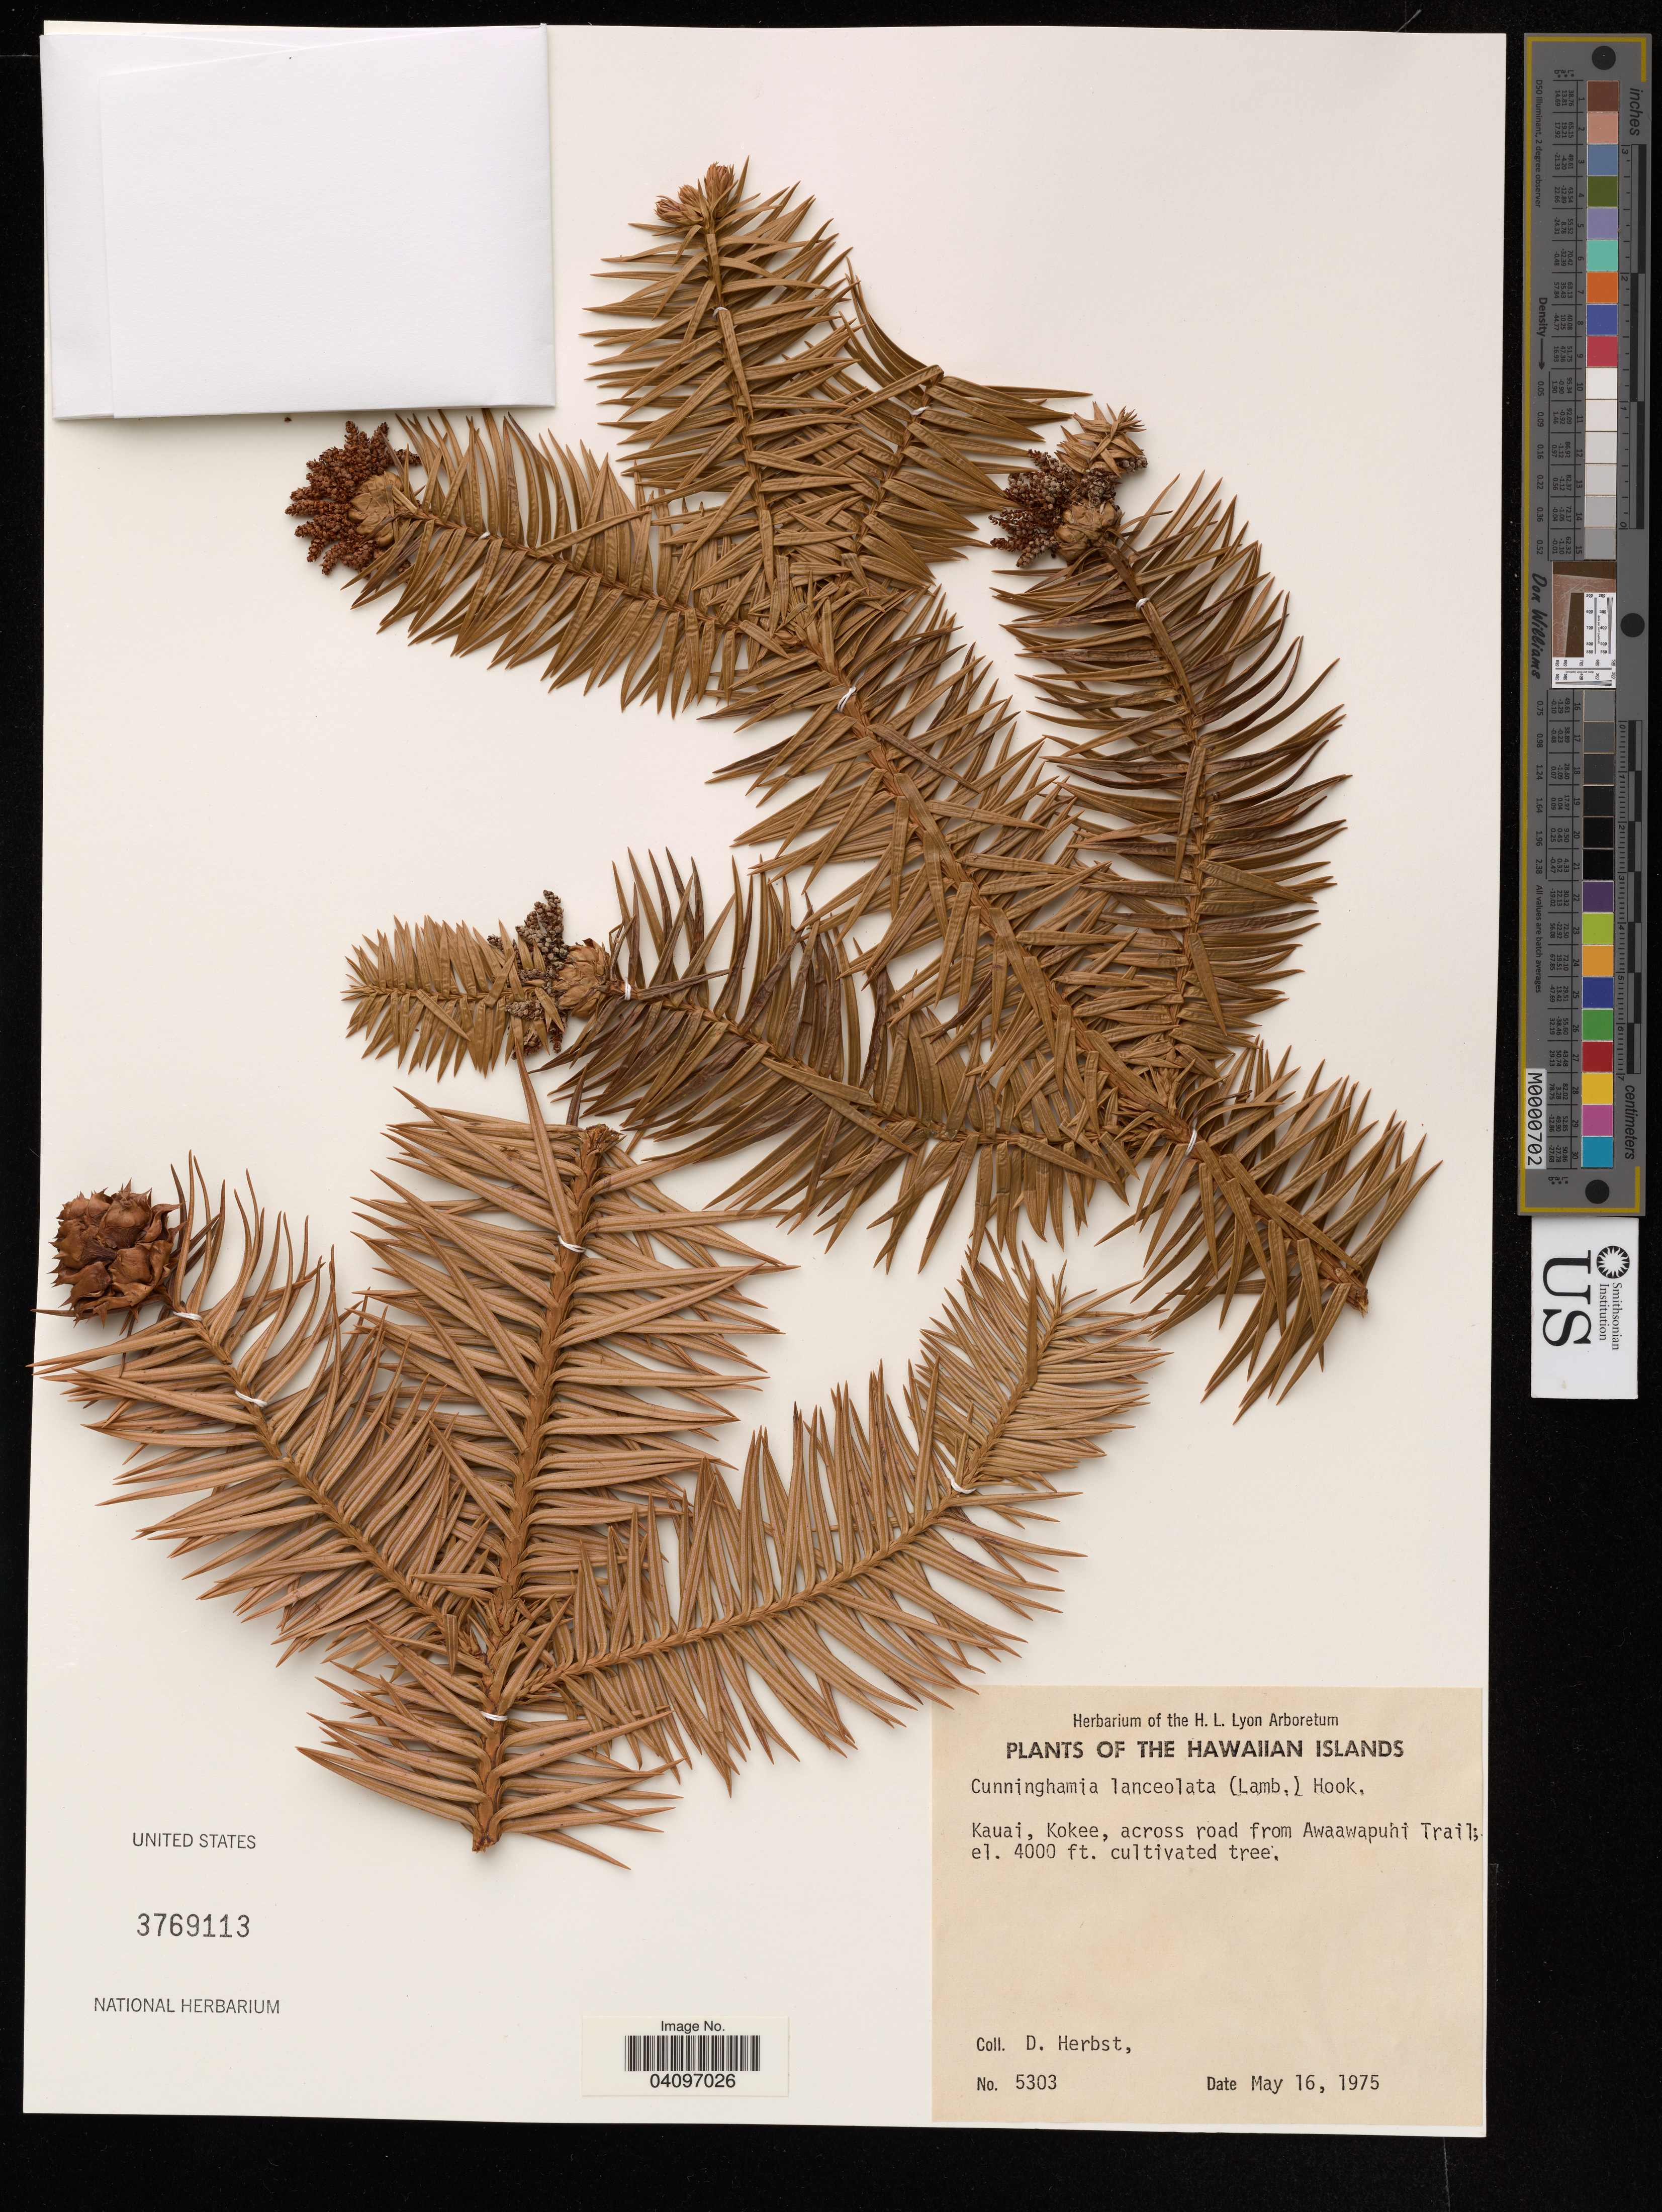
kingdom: Plantae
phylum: Tracheophyta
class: Pinopsida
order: Pinales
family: Cupressaceae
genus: Cunninghamia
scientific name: Cunninghamia lanceolata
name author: (Lamb.) Hook.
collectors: D. R. Herbst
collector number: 5303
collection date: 1975-05-16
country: United States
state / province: Hawaii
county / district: Kaua'i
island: Kaua'i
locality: Kokee, across road from Awaawapuhi Trail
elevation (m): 1219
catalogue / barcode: US 3769113